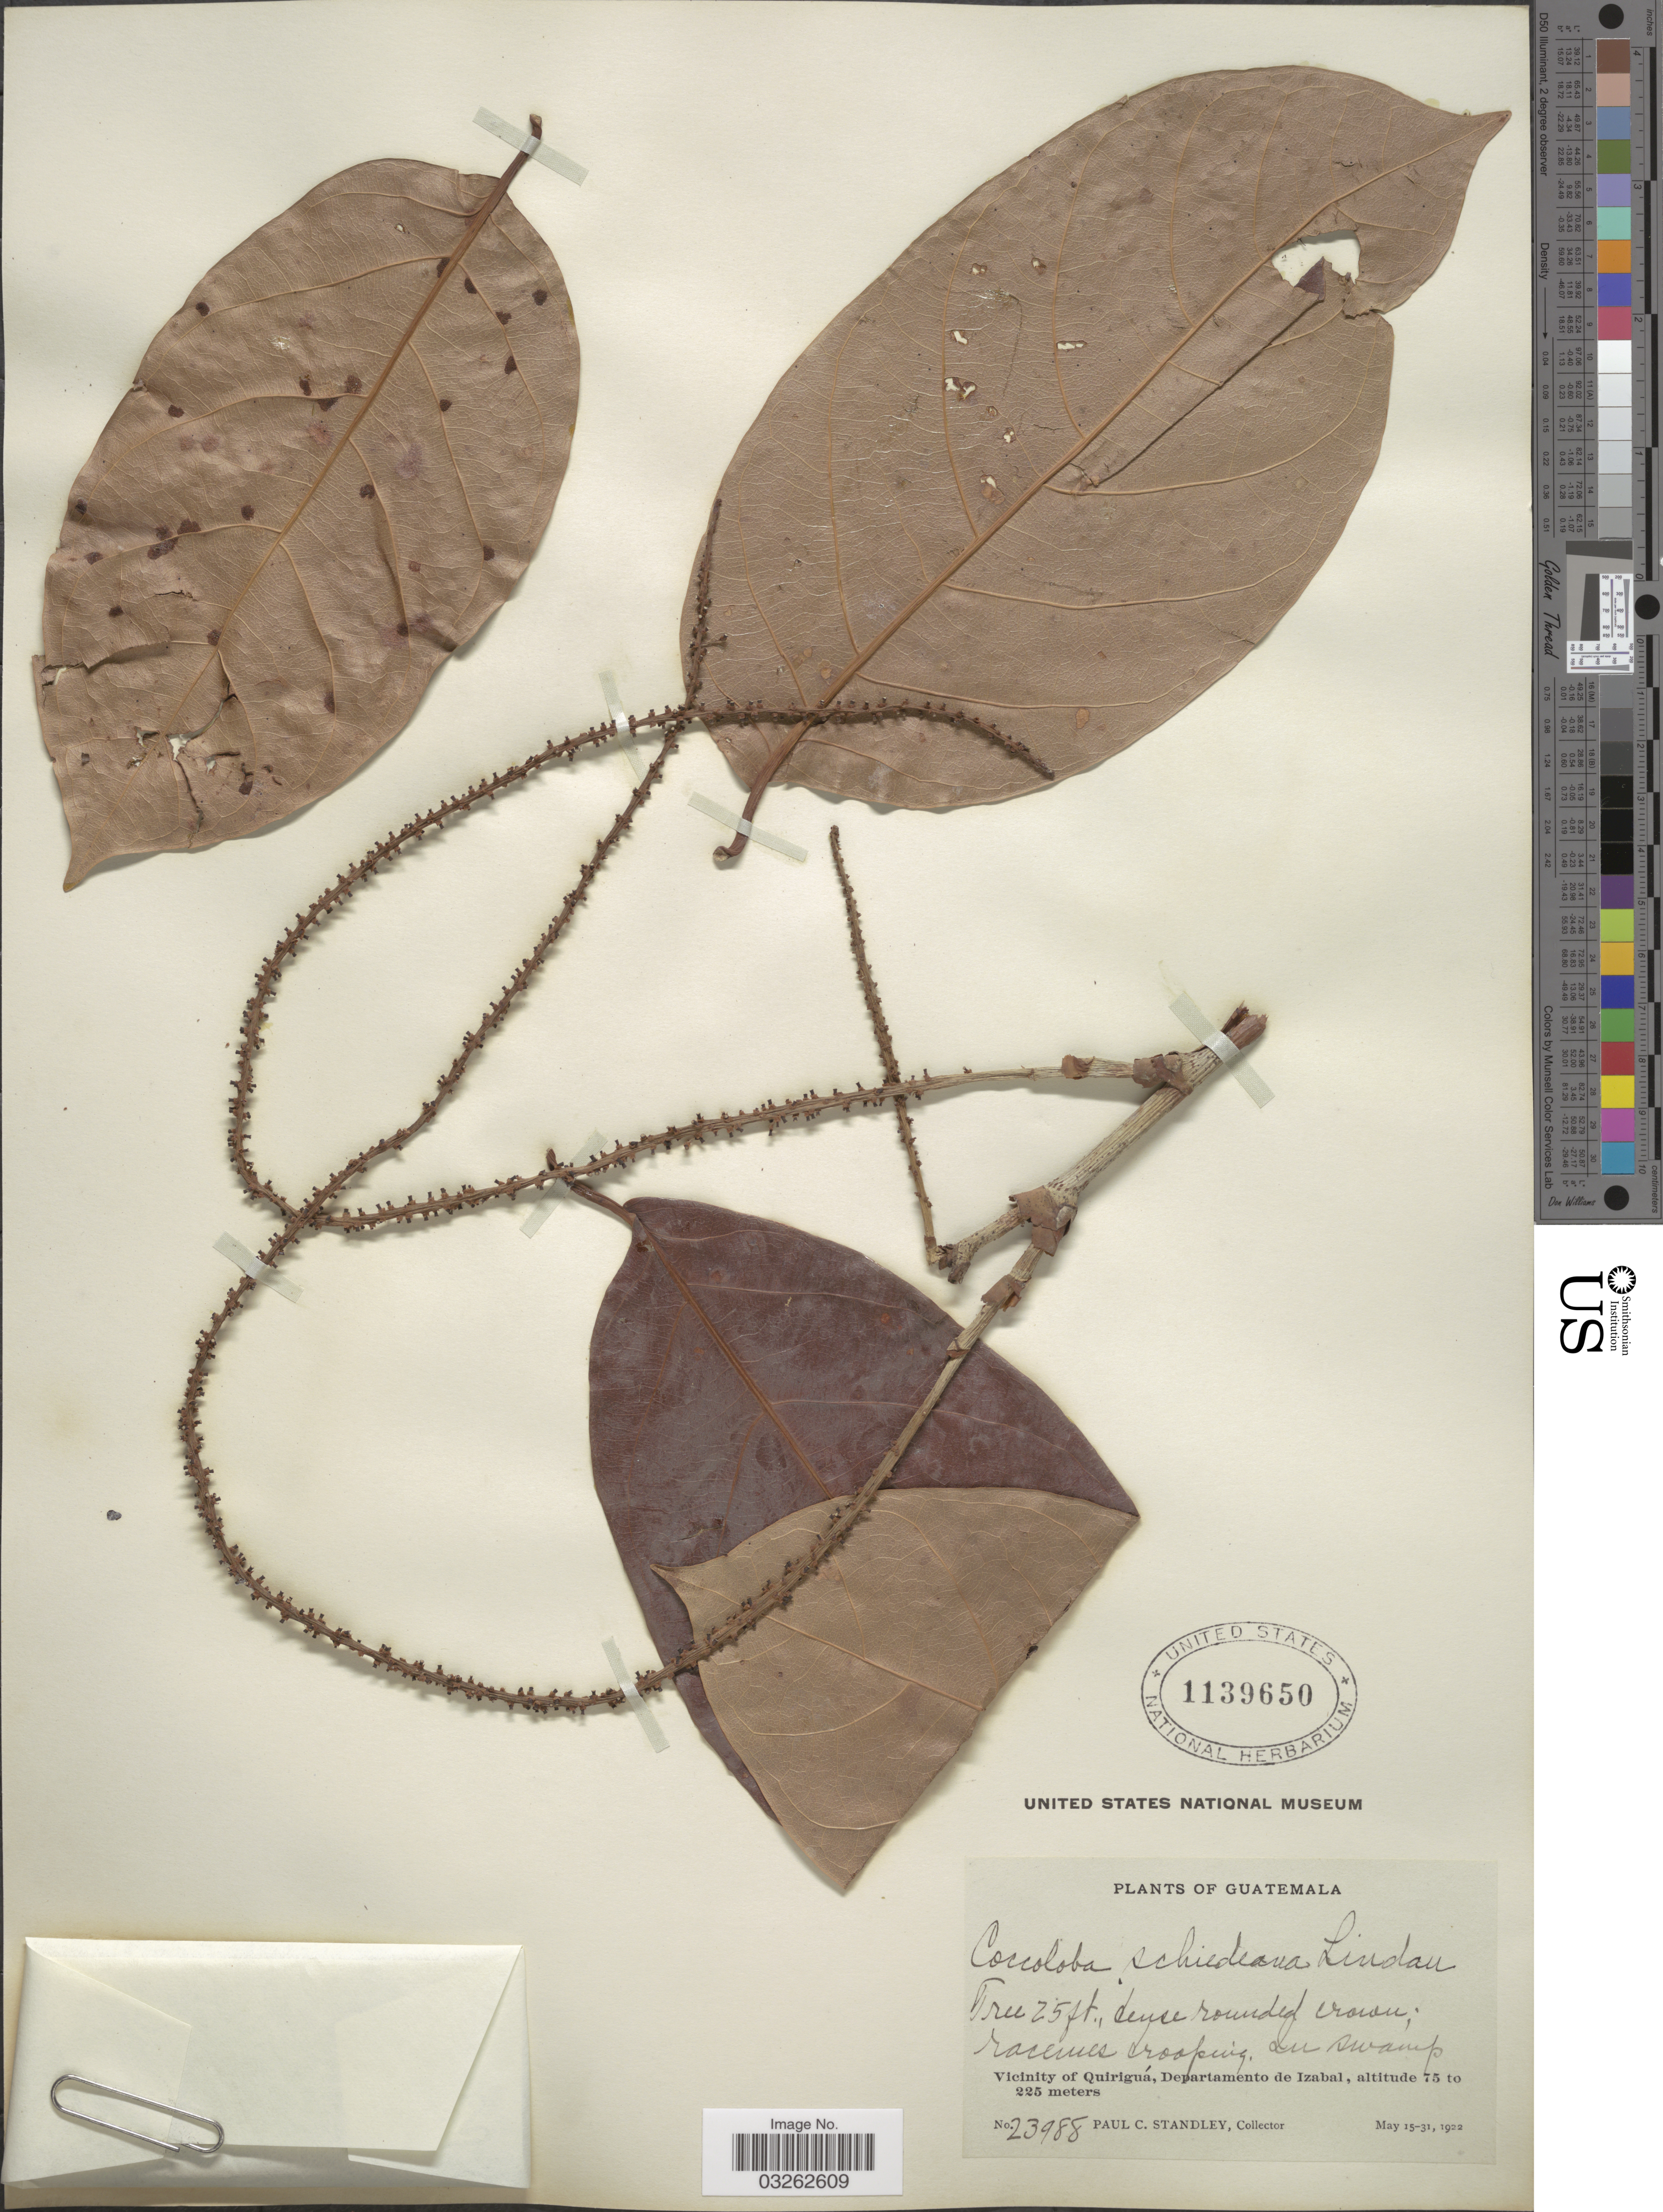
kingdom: Plantae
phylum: Tracheophyta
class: Magnoliopsida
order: Caryophyllales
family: Polygonaceae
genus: Coccoloba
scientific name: Coccoloba barbadensis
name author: Jacq.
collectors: P. C. Standley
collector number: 23988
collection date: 1922-05-15/1922-05-31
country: Guatemala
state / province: Izabal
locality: Vicinity of Quiriguá, Departamento de Izabal.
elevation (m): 75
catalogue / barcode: US 1139650